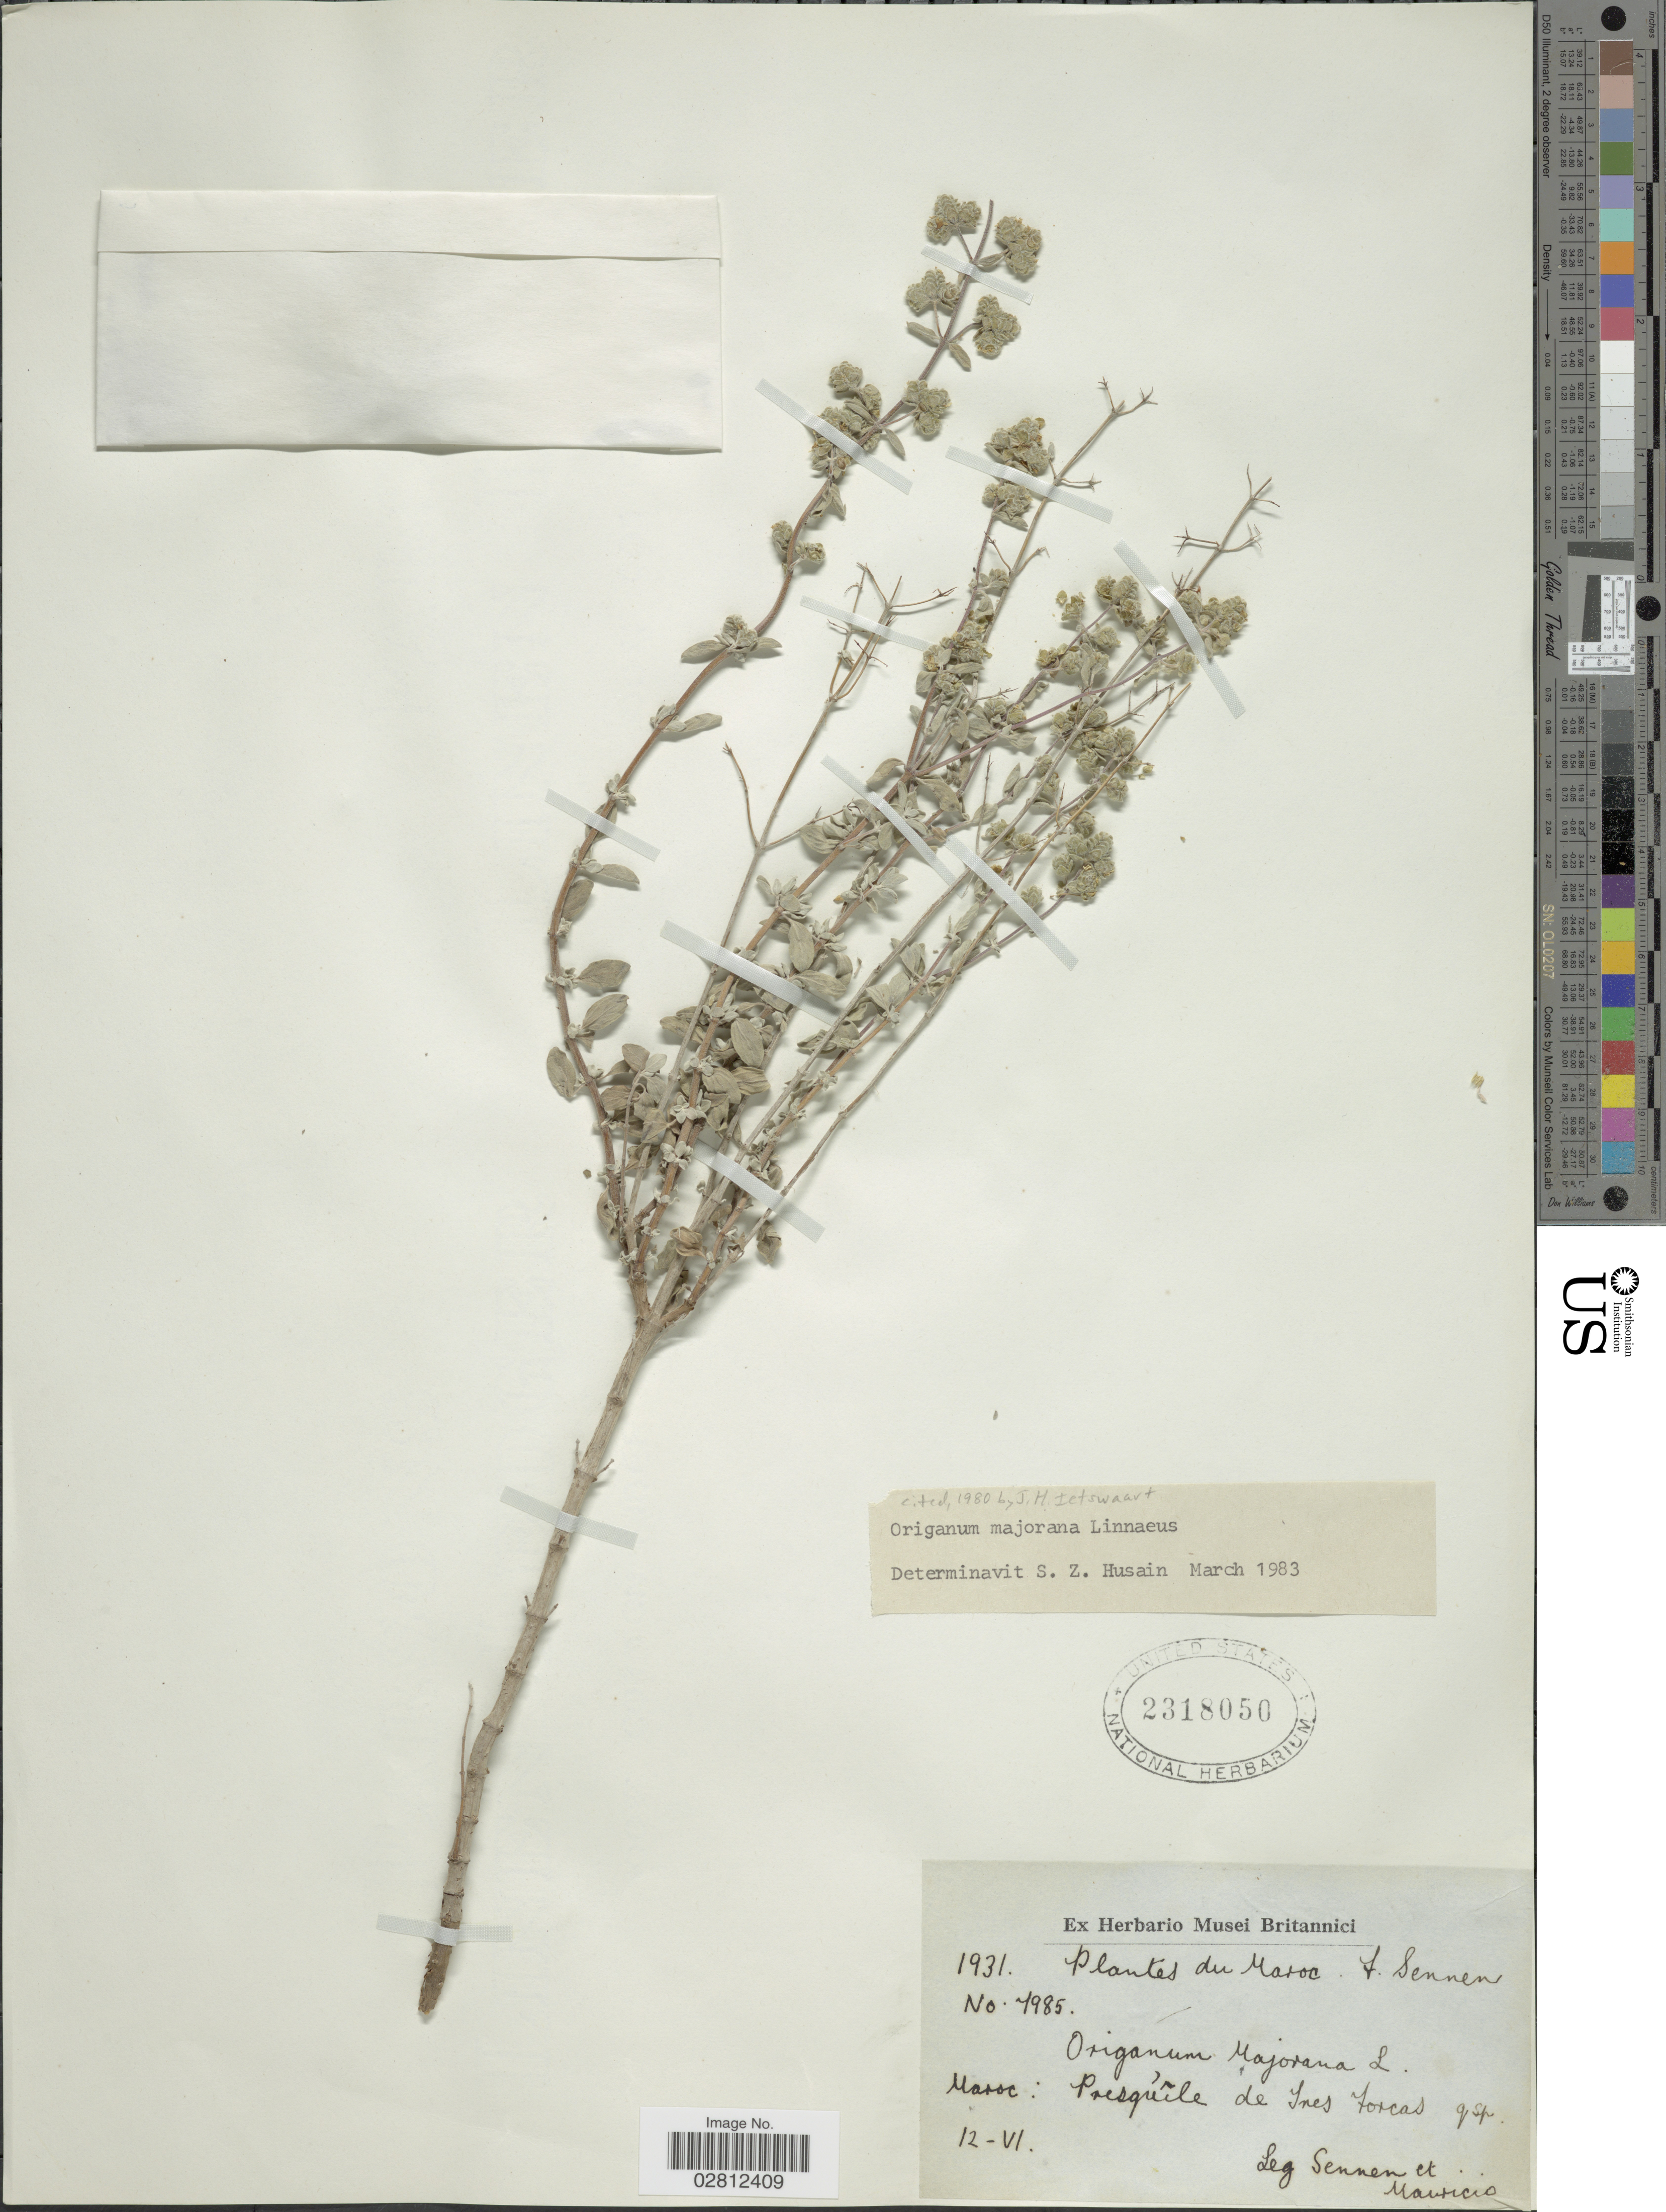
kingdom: Plantae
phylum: Tracheophyta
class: Magnoliopsida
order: Lamiales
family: Lamiaceae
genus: Origanum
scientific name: Origanum majorana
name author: L.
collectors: E. Sennen & Mauricio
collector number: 7985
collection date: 1931-06-12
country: Morocco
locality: Maroc.: Presqúîle de Ines Forcas.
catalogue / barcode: US 2318050